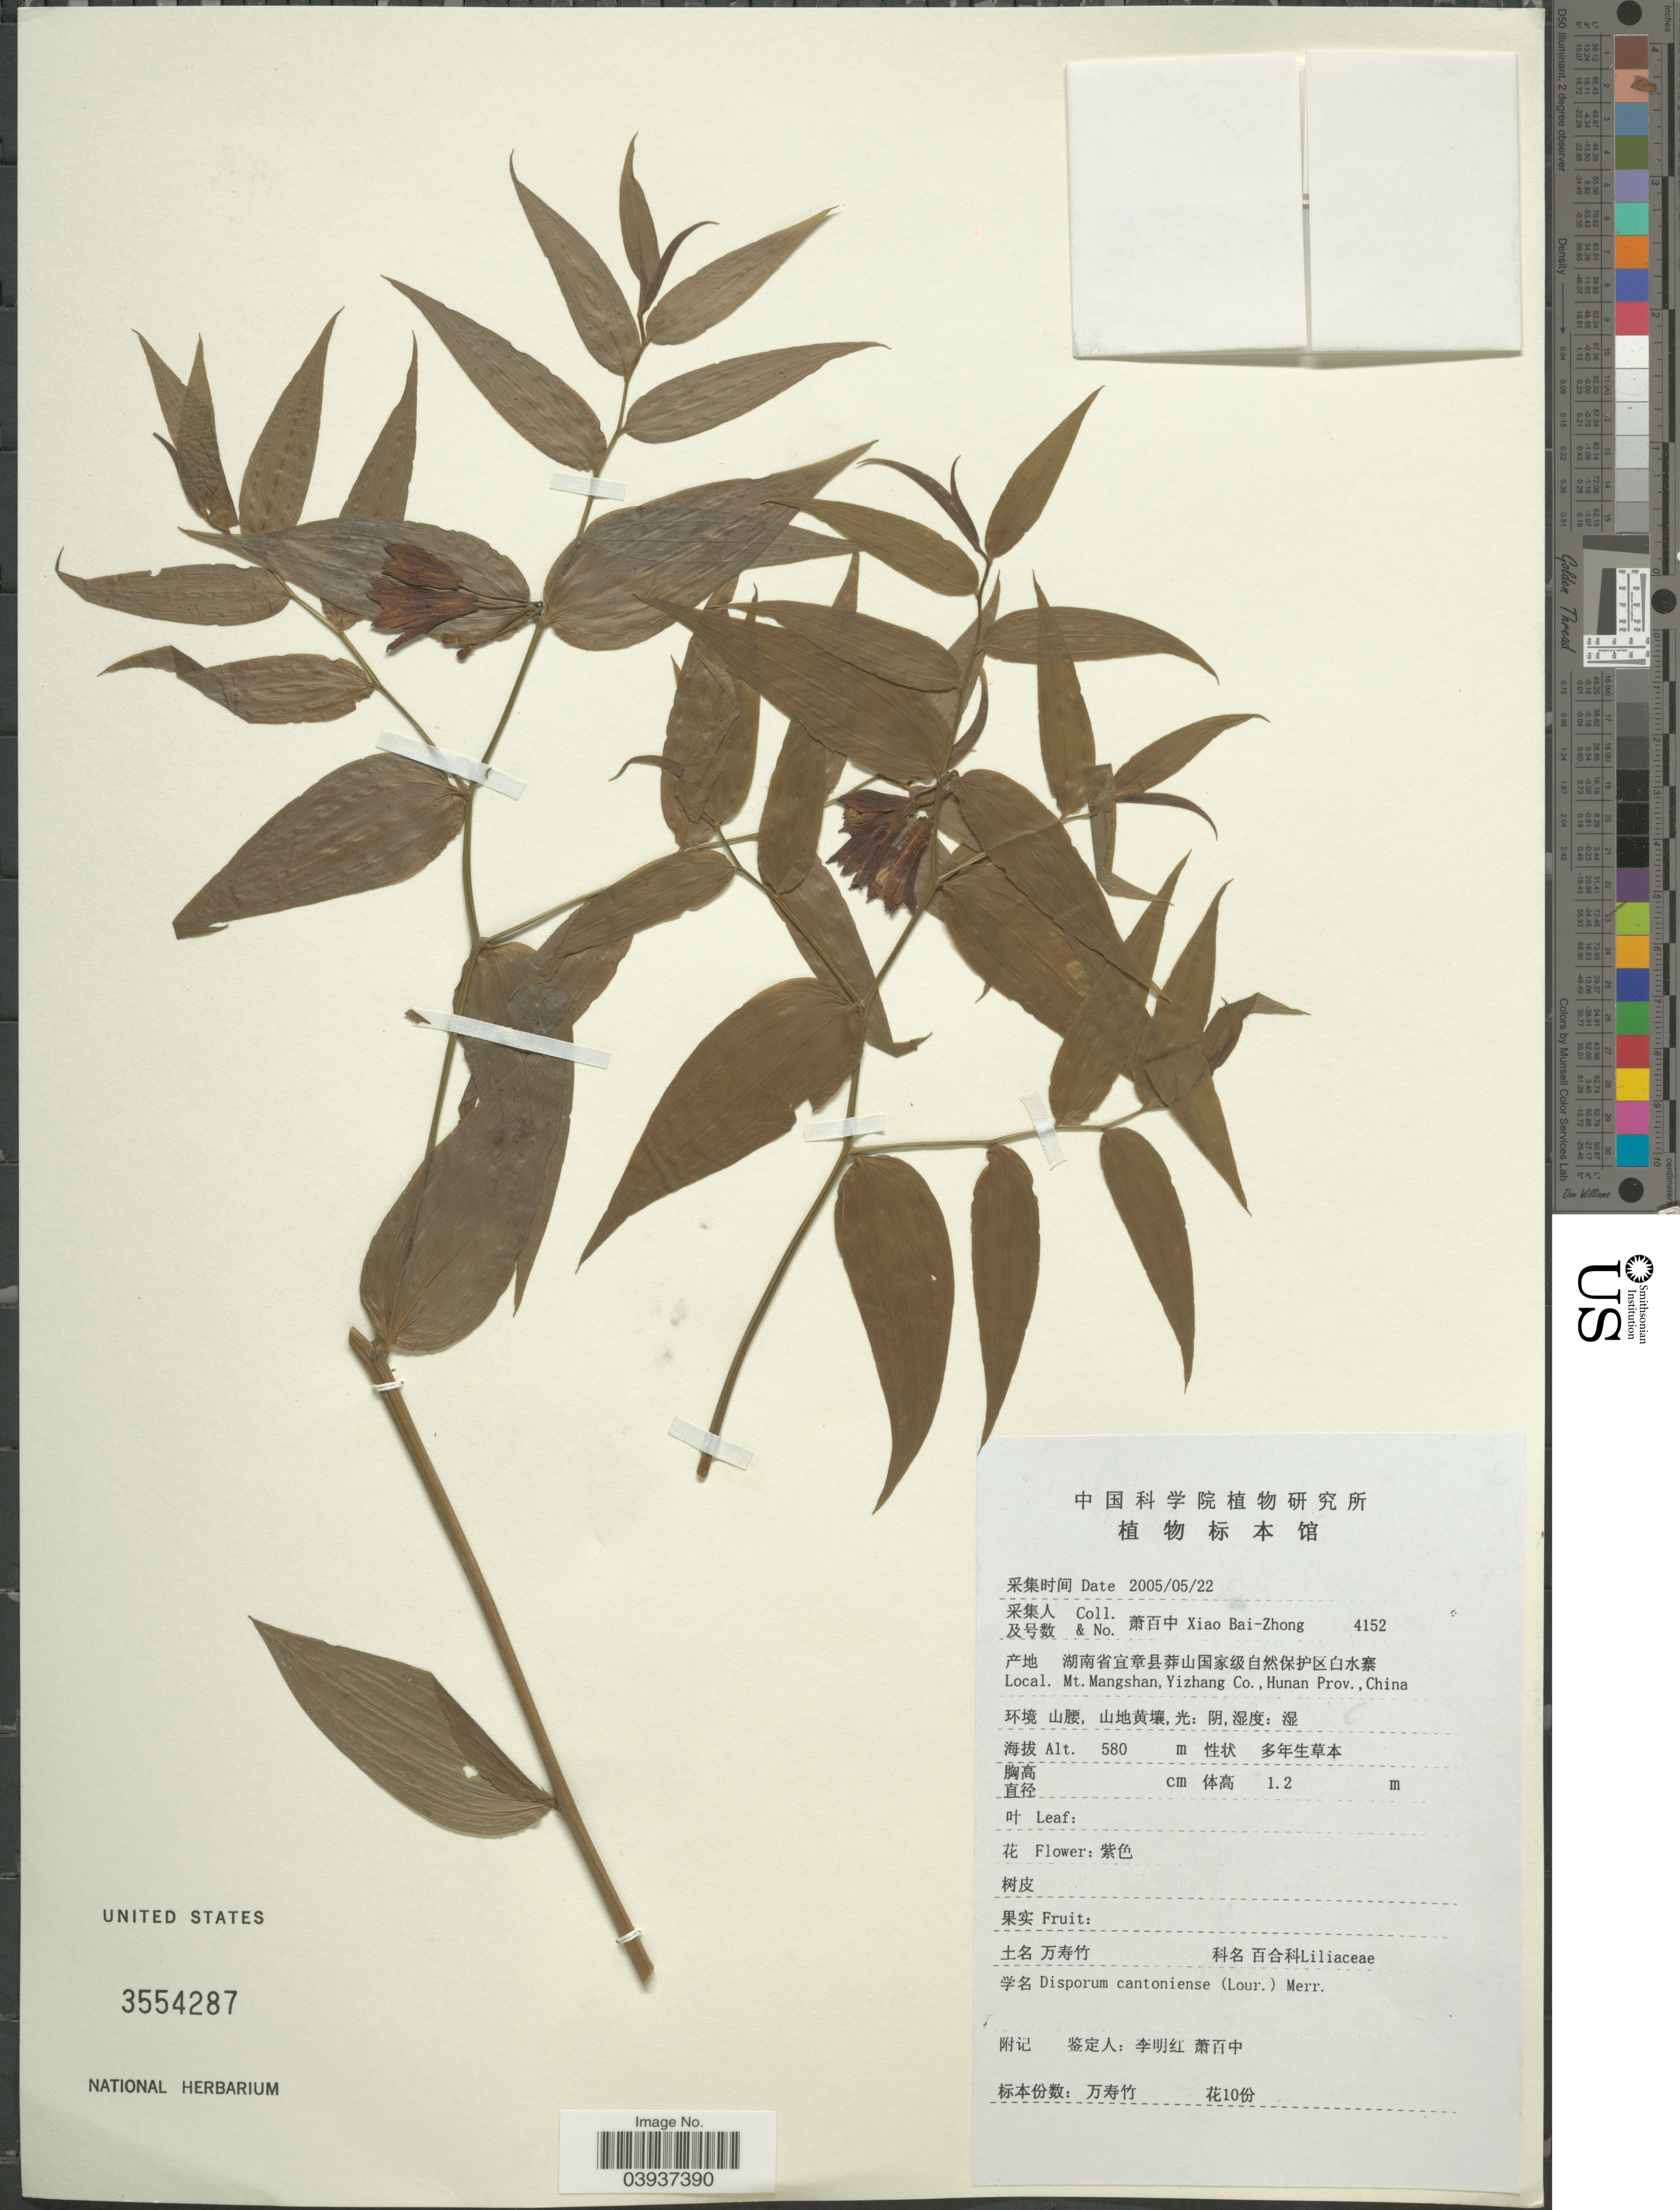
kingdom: Plantae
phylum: Tracheophyta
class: Liliopsida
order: Liliales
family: Colchicaceae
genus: Disporum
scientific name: Disporum cantoniense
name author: (Lour.) Merr.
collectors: B. Z. Xiao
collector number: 4152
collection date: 2005-05-22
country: China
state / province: Hunan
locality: Mt. Mangshan, Yizhang Co.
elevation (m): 580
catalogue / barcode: US 3554287